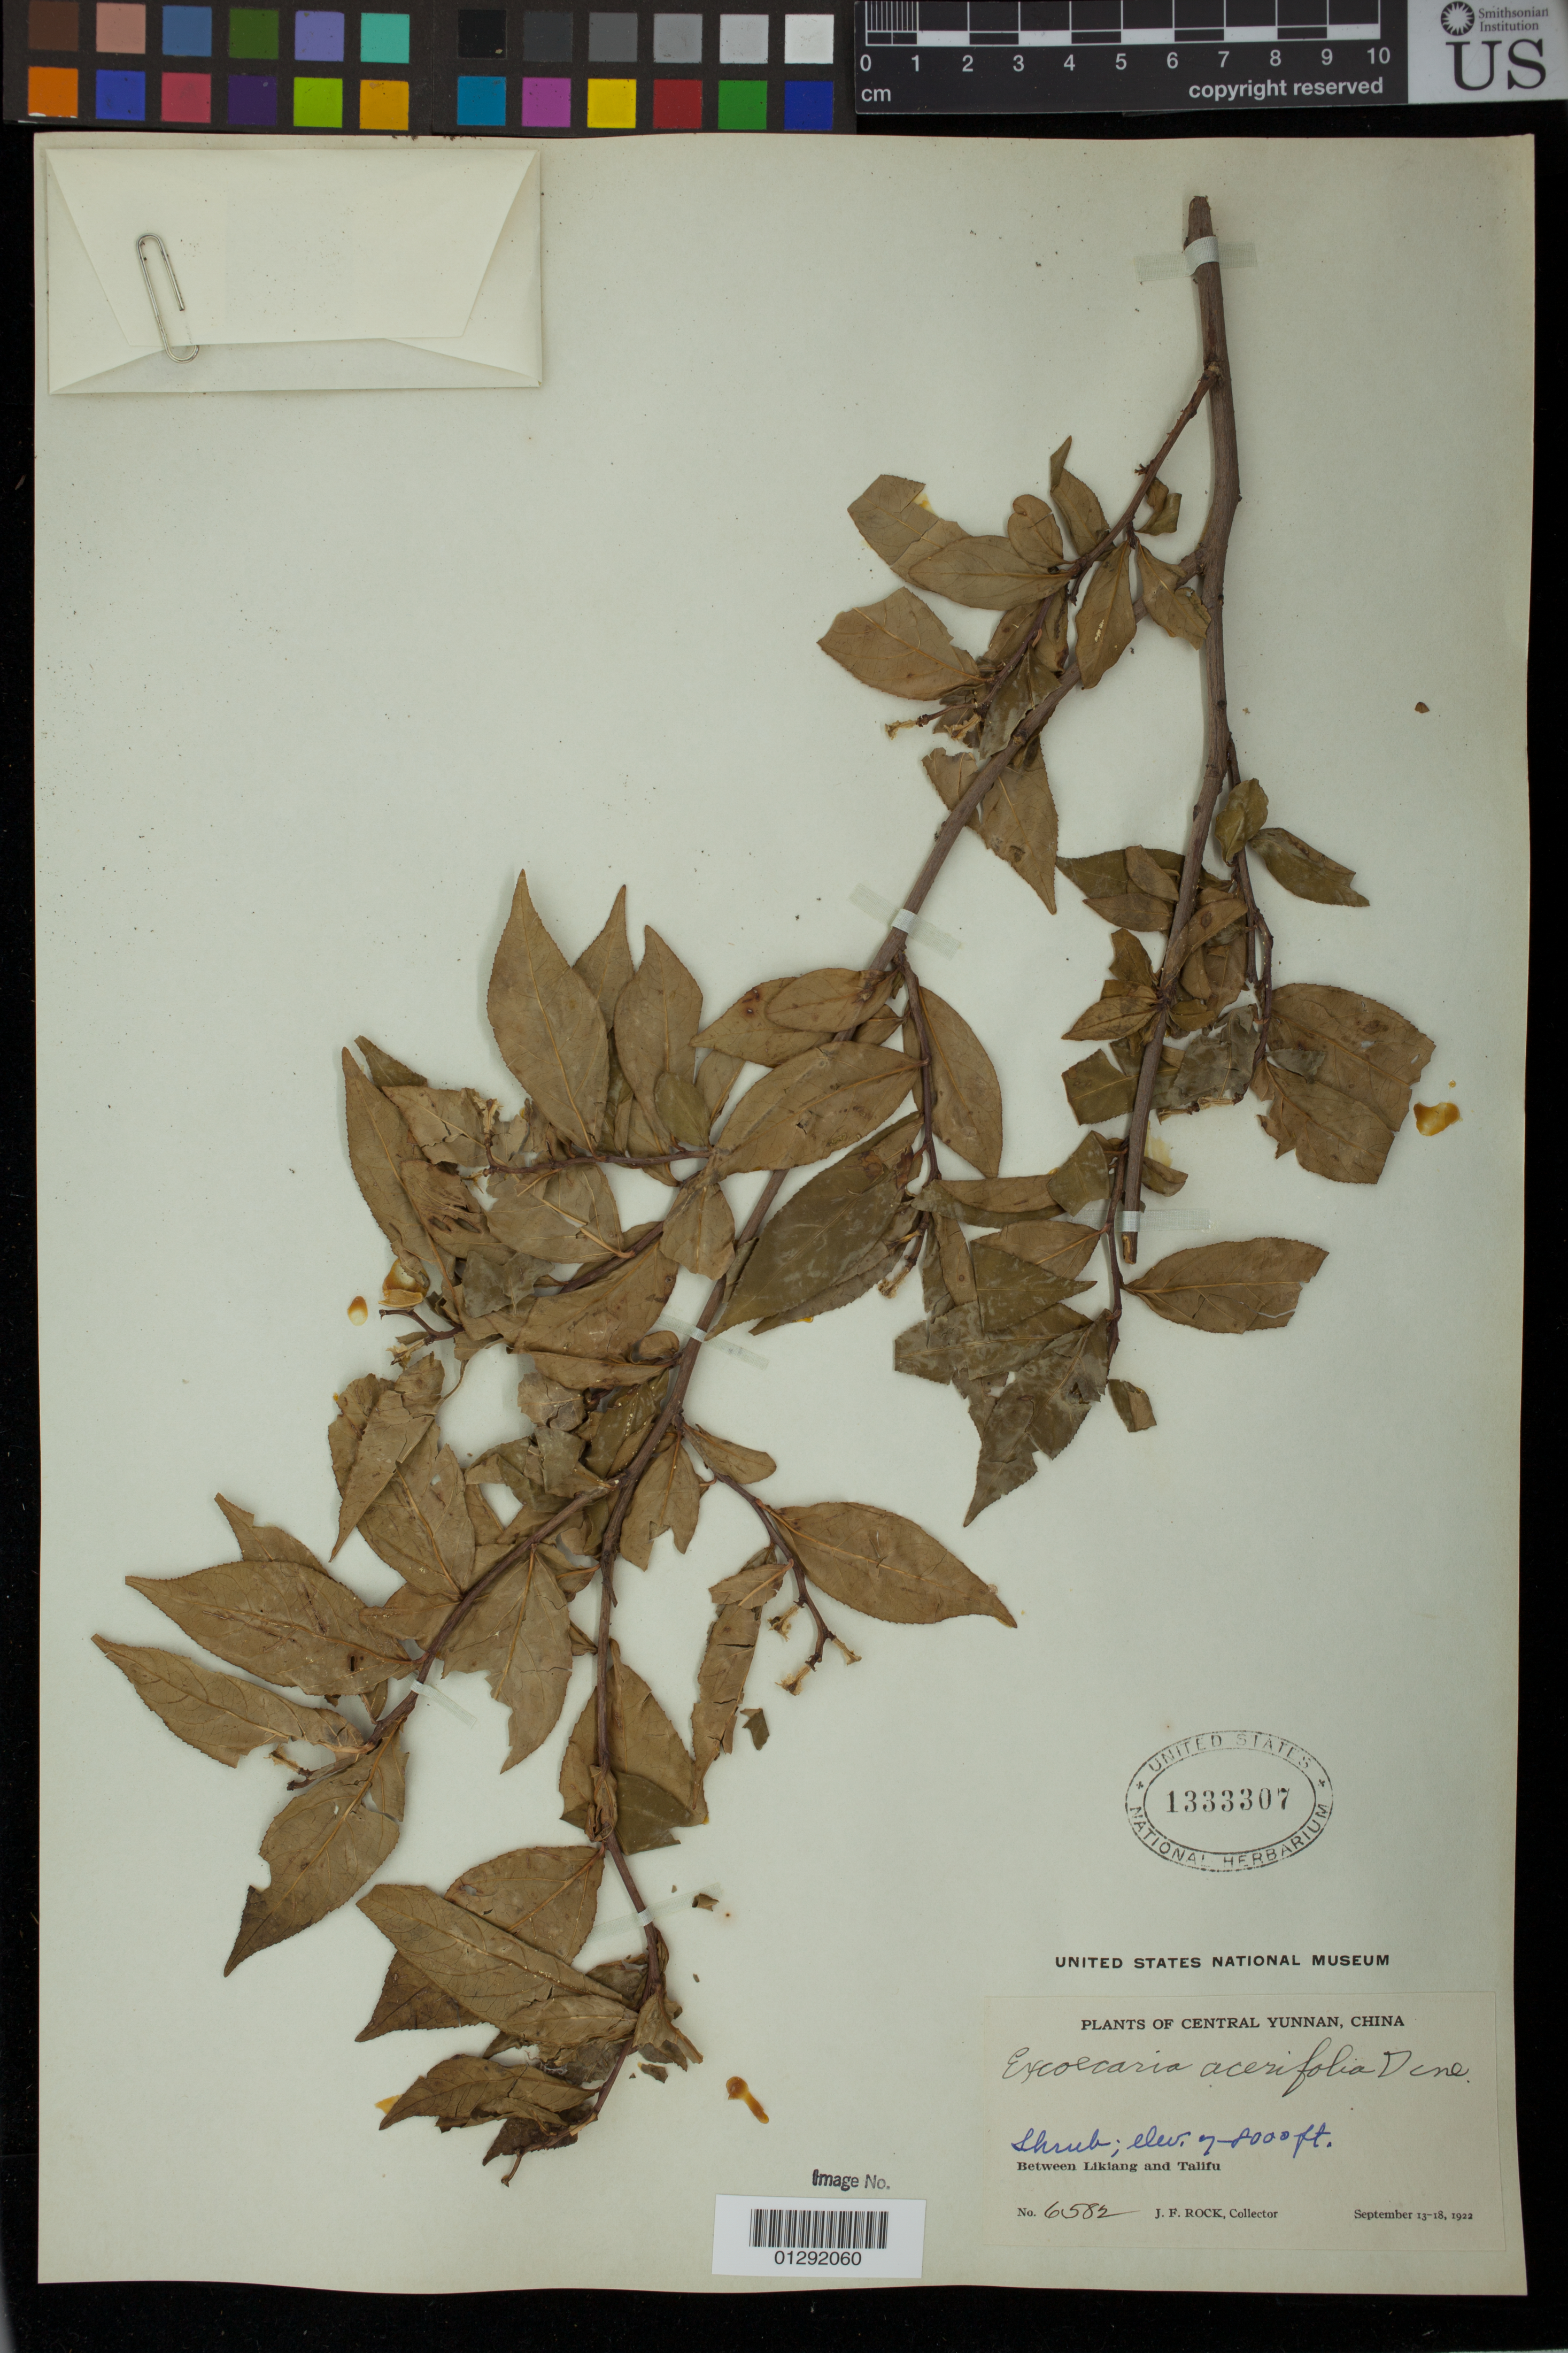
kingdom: Plantae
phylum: Tracheophyta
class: Magnoliopsida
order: Malpighiales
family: Euphorbiaceae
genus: Excoecaria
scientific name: Excoecaria acerifolia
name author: Didr.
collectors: J. Rock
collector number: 6582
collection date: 1922-09-13/1922-09-18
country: China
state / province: Yunnan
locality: Between Likiang and Talifu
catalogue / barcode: US 1333307